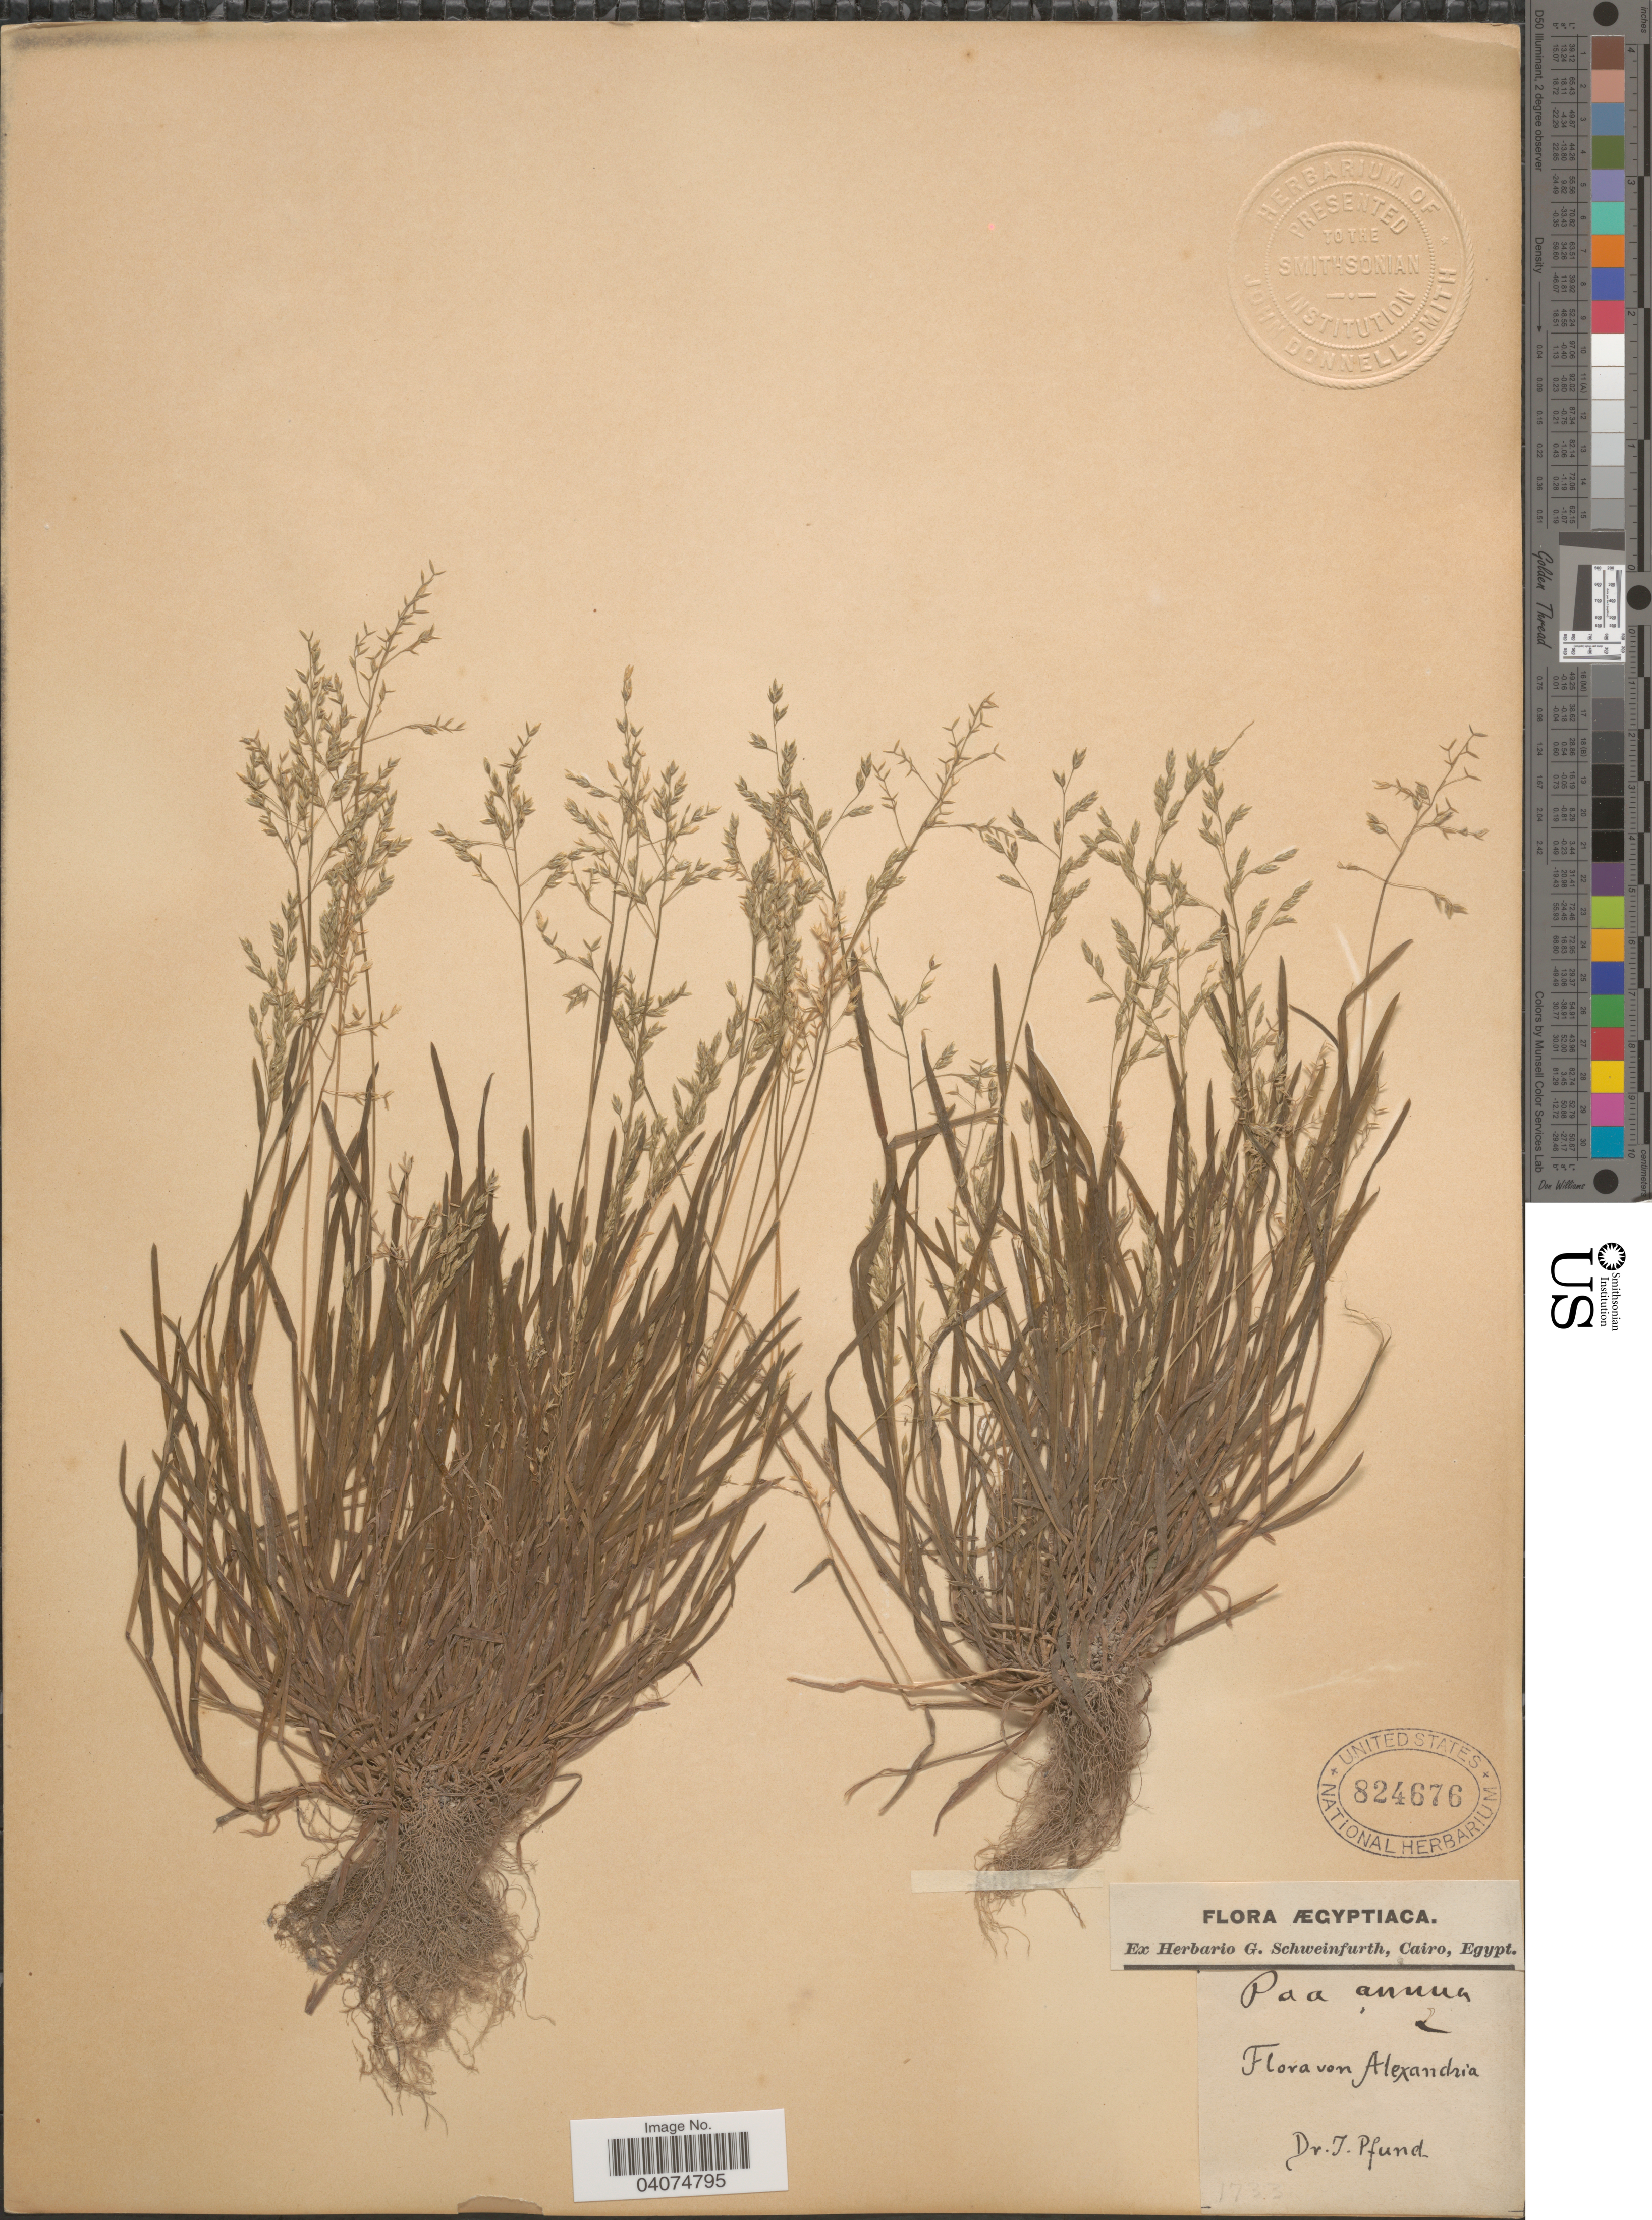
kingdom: Plantae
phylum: Tracheophyta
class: Liliopsida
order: Poales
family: Poaceae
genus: Poa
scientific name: Poa annua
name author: L.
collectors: J. Pfund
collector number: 1733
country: Egypt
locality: Ægyptiaca. Alexandria.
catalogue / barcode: US 824676